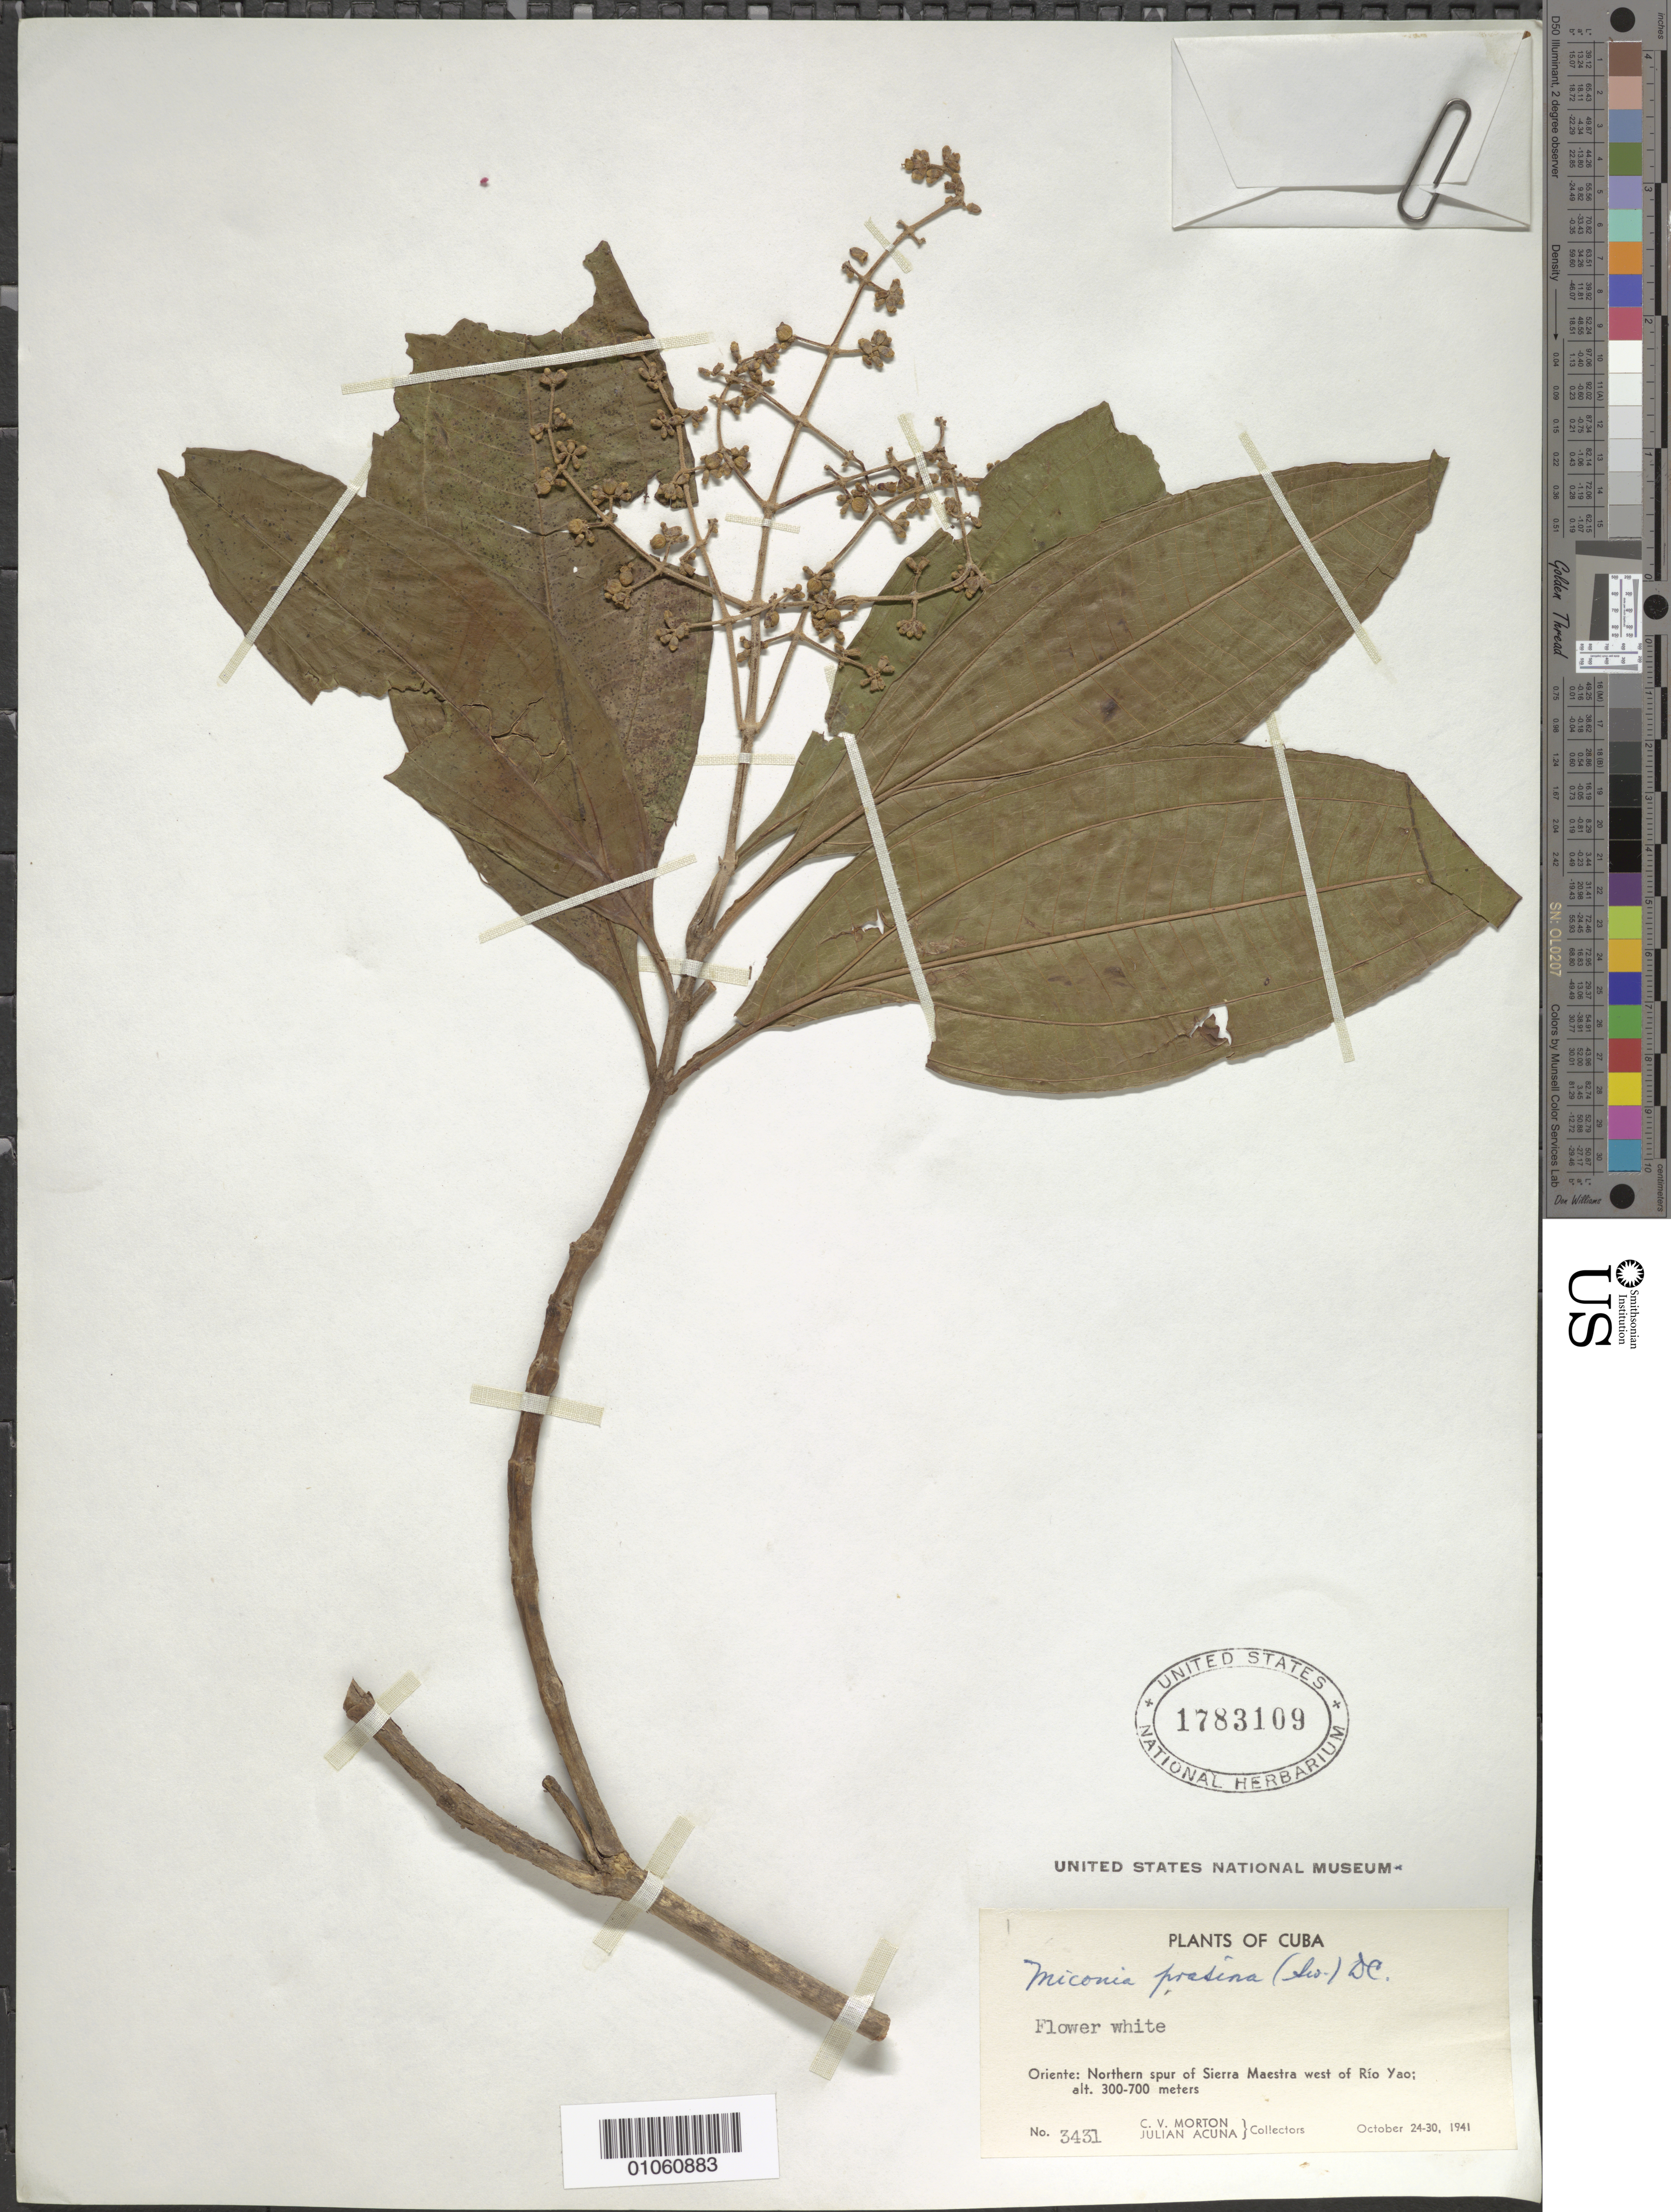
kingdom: Plantae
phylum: Tracheophyta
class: Magnoliopsida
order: Myrtales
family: Melastomataceae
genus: Miconia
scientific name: Miconia prasina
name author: (Sw.) DC.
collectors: C. V. Morton & J. Acuña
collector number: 3431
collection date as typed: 24 Oct 1941 to 30 Oct 1941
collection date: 1941-10-24/1941-10-30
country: Cuba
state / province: Oriente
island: Cuba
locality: Sierra Maestra, northern spur; W of Río Yao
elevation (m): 300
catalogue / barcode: US 1783109